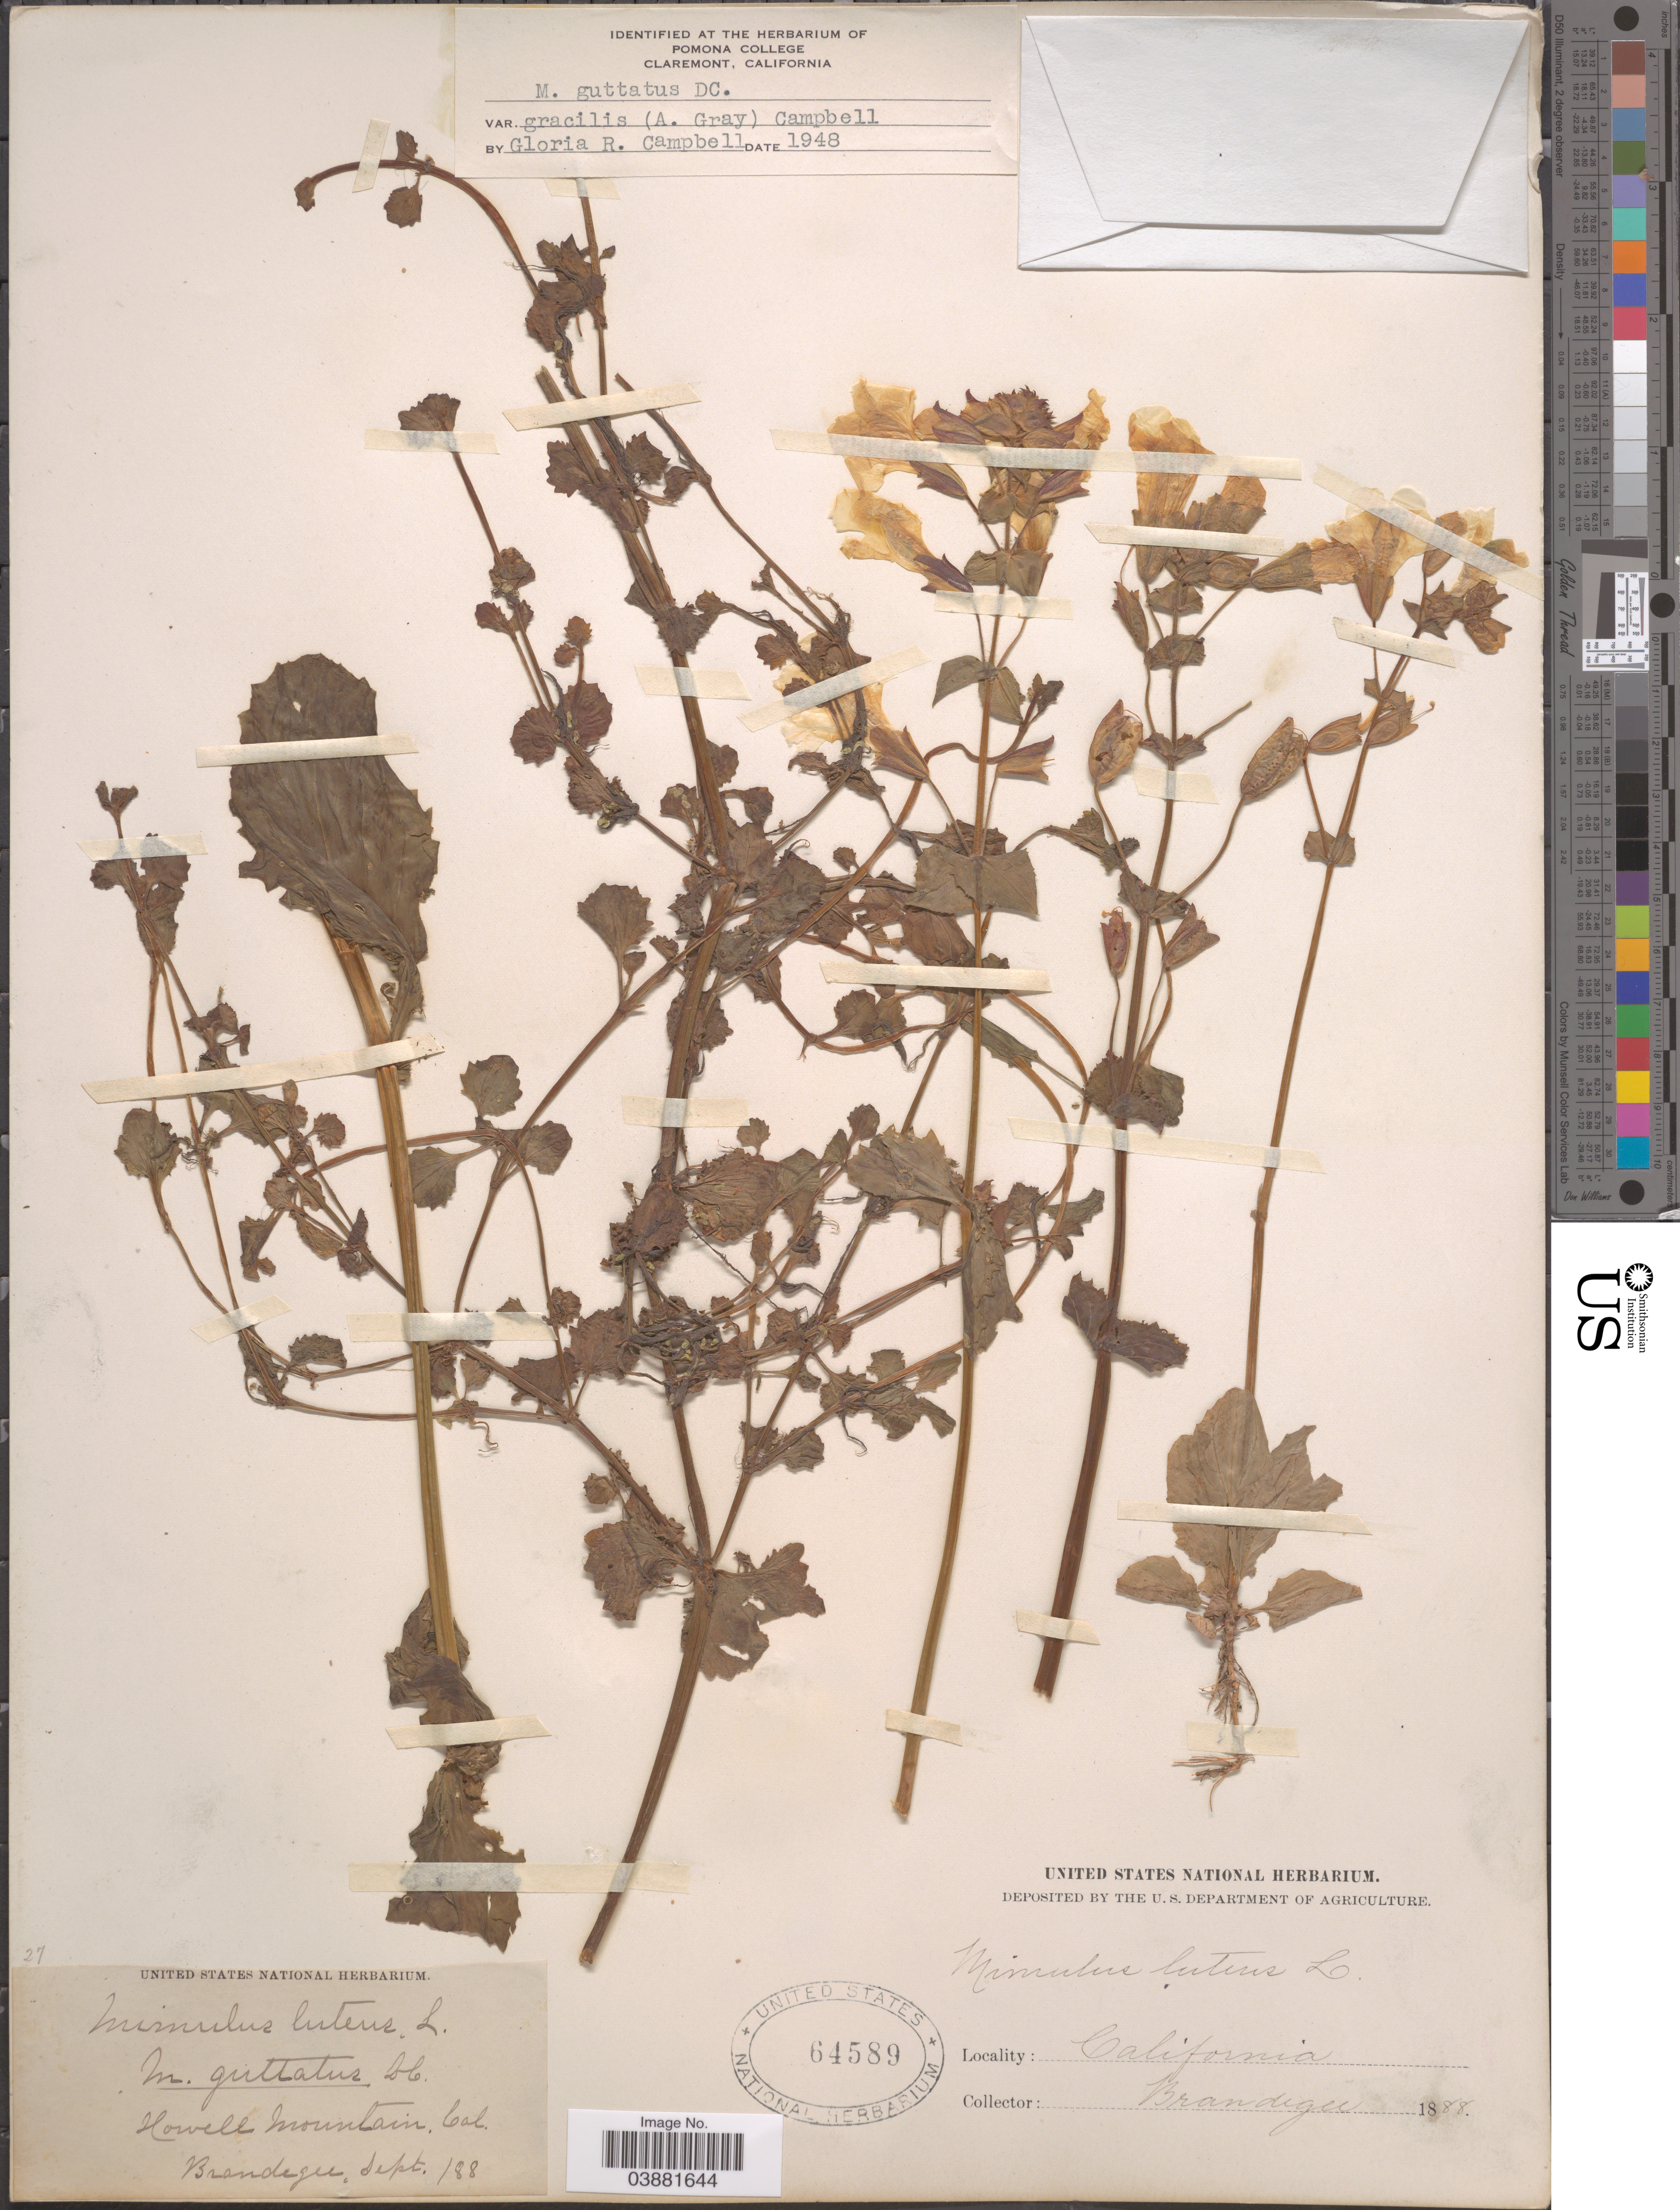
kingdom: Plantae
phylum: Tracheophyta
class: Magnoliopsida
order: Lamiales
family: Phrymaceae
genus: Mimulus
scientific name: Mimulus guttatus var. gracilis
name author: (A. Gray) G.R. Campb.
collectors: -- Brandegee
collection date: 1888-09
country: United States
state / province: California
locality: Howell Mountain.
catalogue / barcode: US 64589